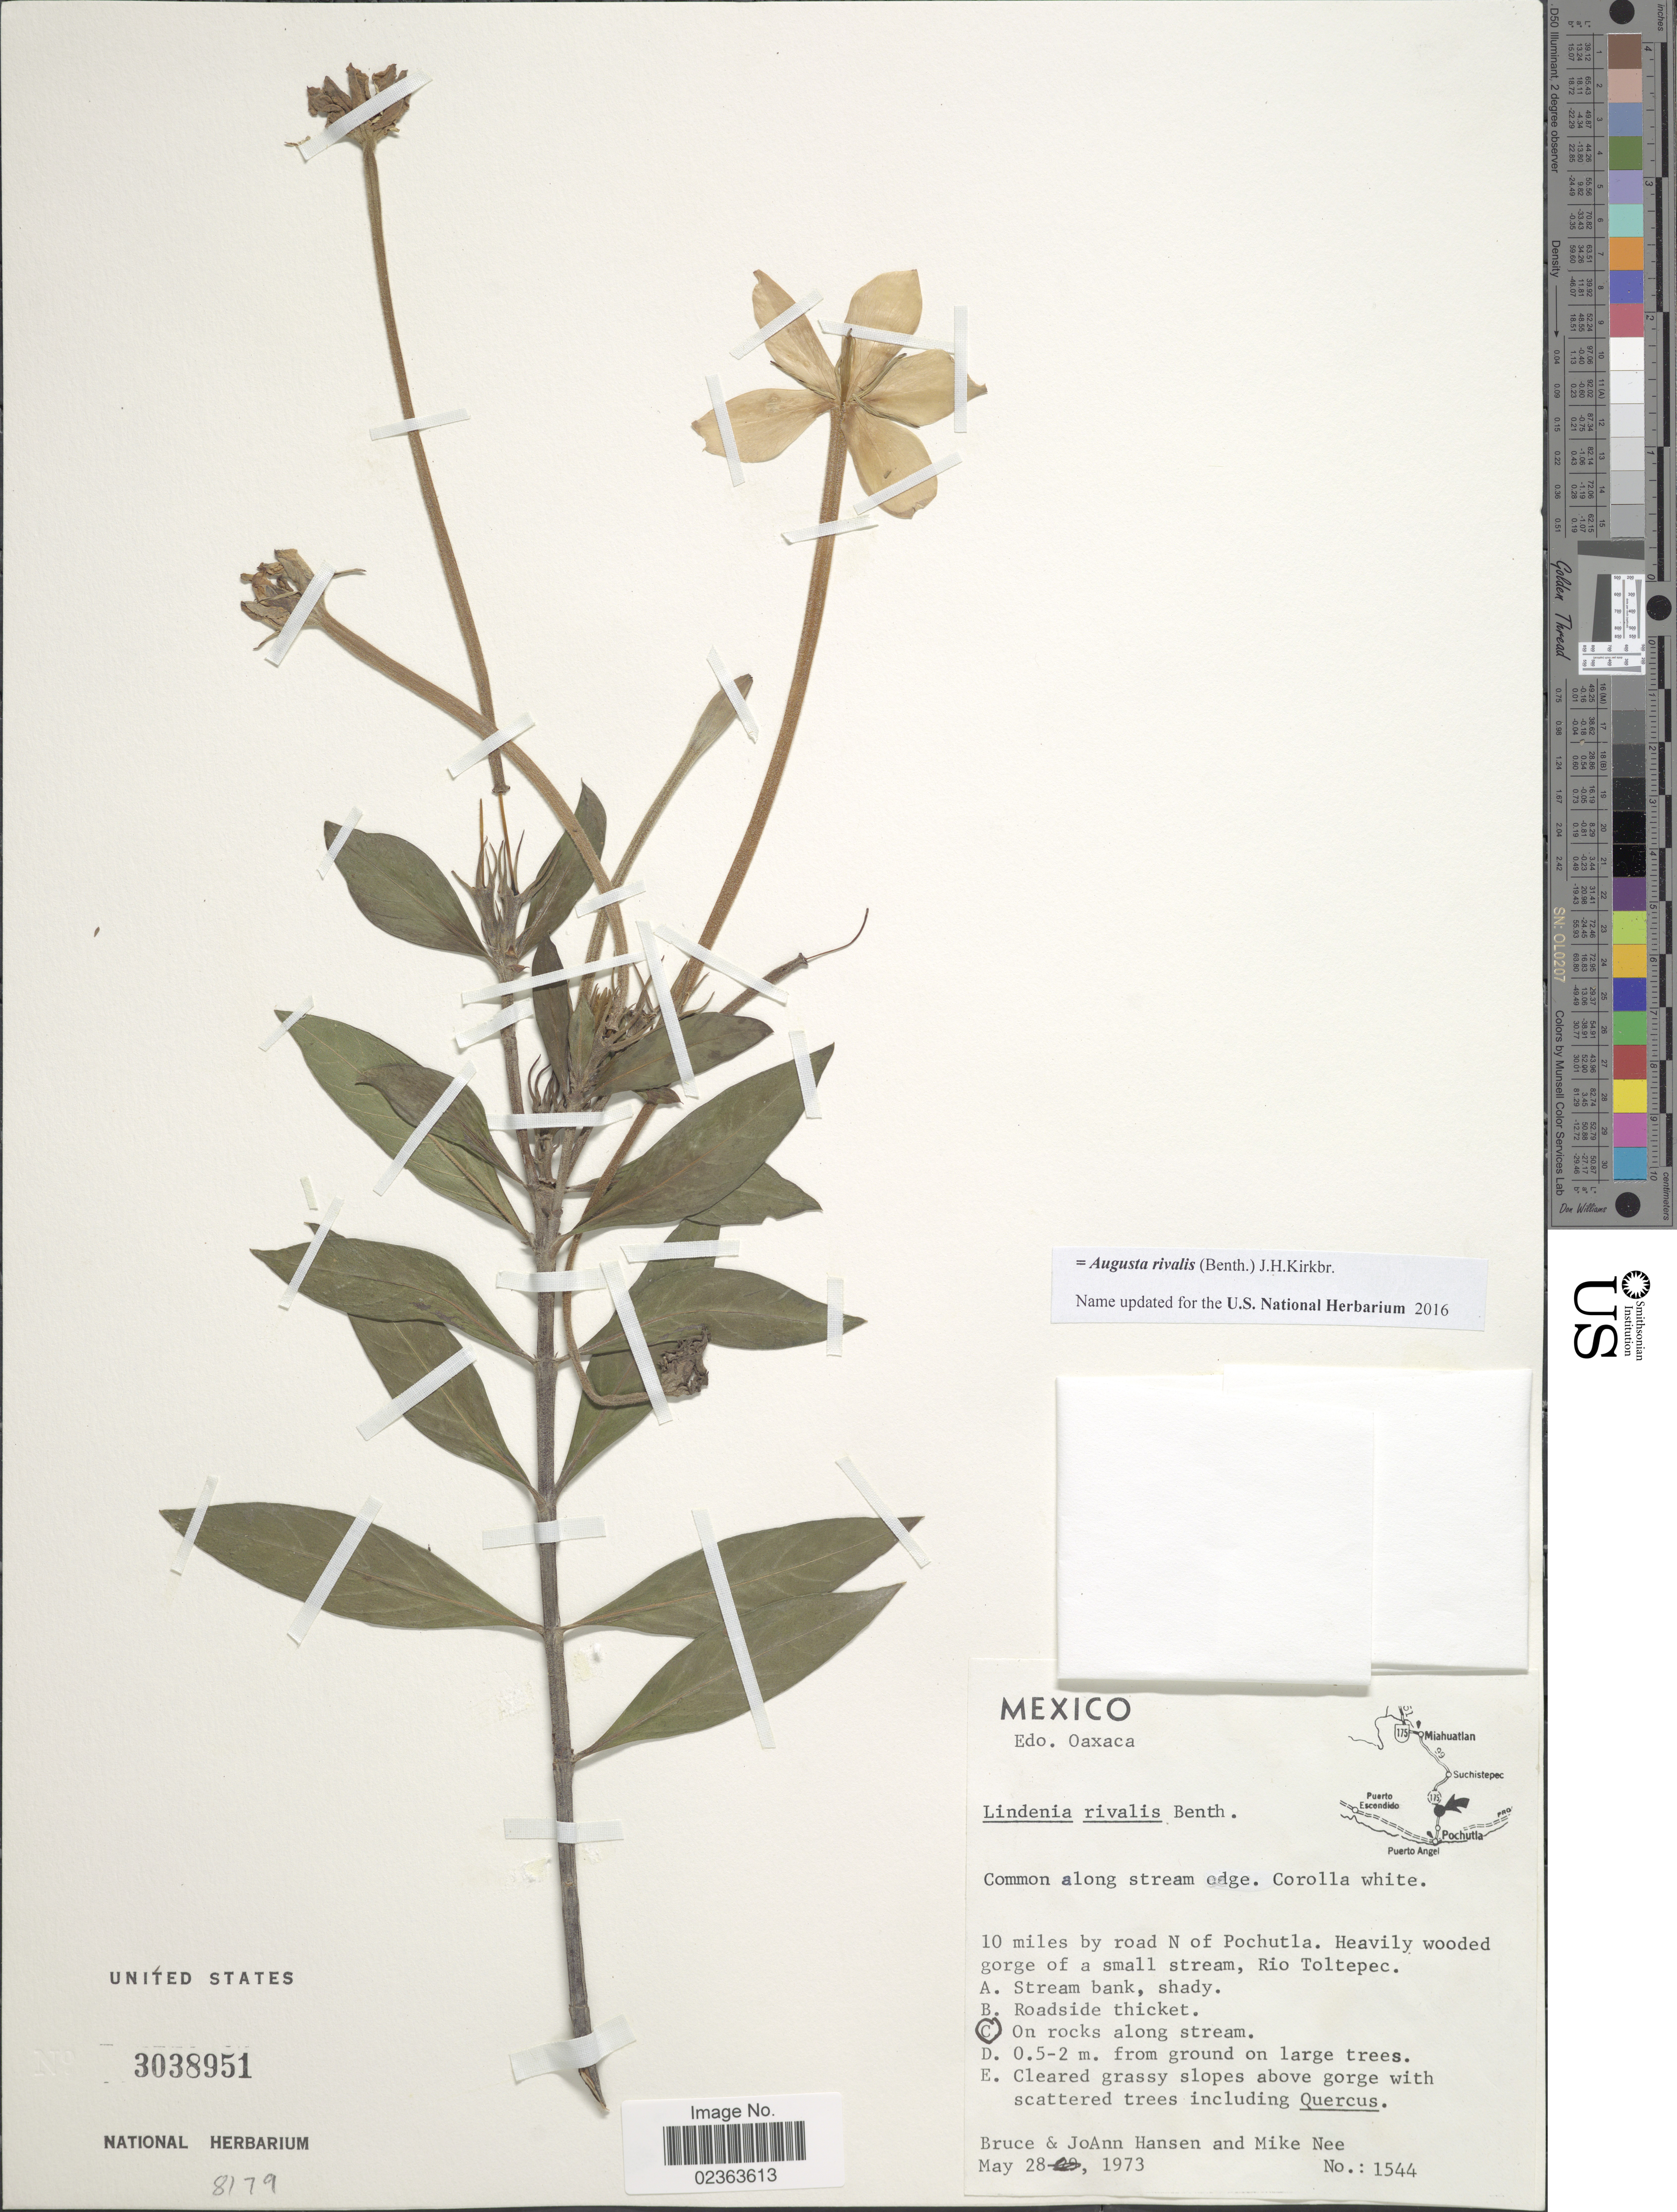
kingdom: Plantae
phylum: Tracheophyta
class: Magnoliopsida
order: Gentianales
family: Rubiaceae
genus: Augusta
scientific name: Augusta rivalis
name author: (Benth.) J.H. Kirkbr.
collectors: B. Hansen, J. Hansen & M. Nee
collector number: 1544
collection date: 1973-05-28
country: Mexico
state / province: Oaxaca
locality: Common along stream edge, 10 miles by road N of Pochutla. Heavily wooded gorge of a small stream, Rio Toltepec, On rocks along stream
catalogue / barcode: US 3038951